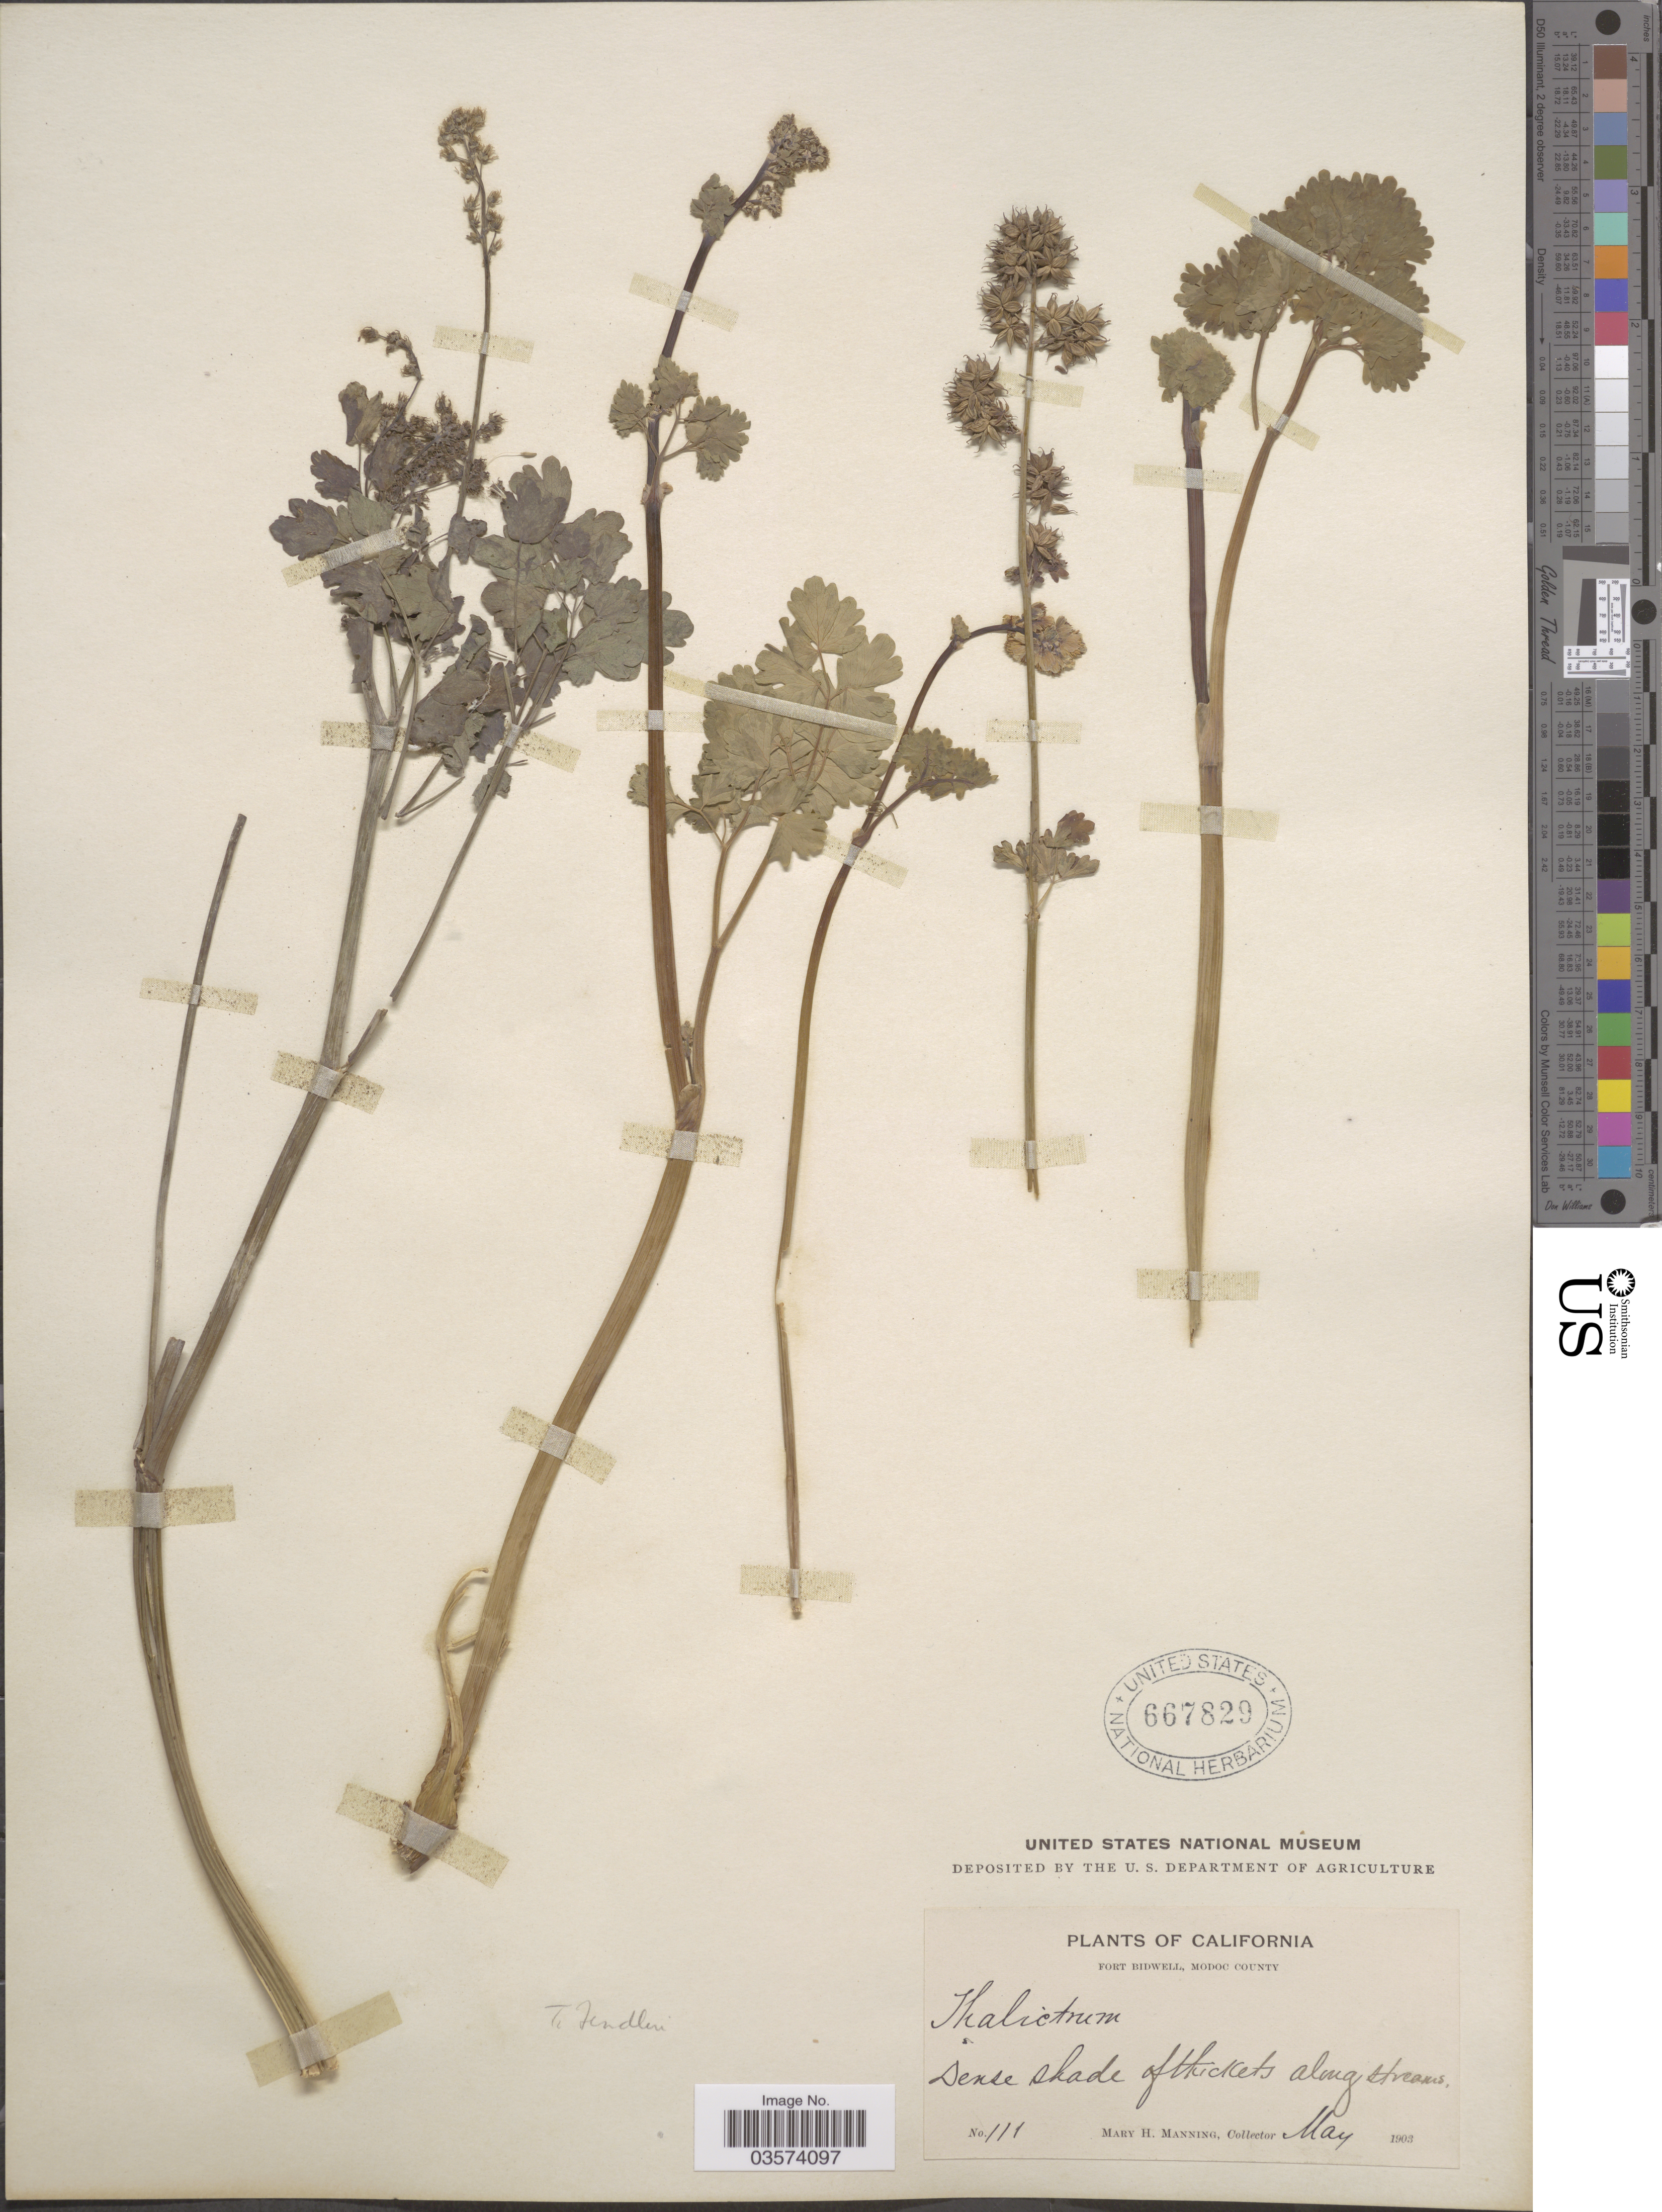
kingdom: Plantae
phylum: Tracheophyta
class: Magnoliopsida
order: Ranunculales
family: Ranunculaceae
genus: Thalictrum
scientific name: Thalictrum fendleri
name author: Engelm. ex A. Gray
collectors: M. Manning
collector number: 111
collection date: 1903-05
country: United States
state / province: California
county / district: Modoc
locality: Fort Bidwell, Modoc County.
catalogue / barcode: US 667829